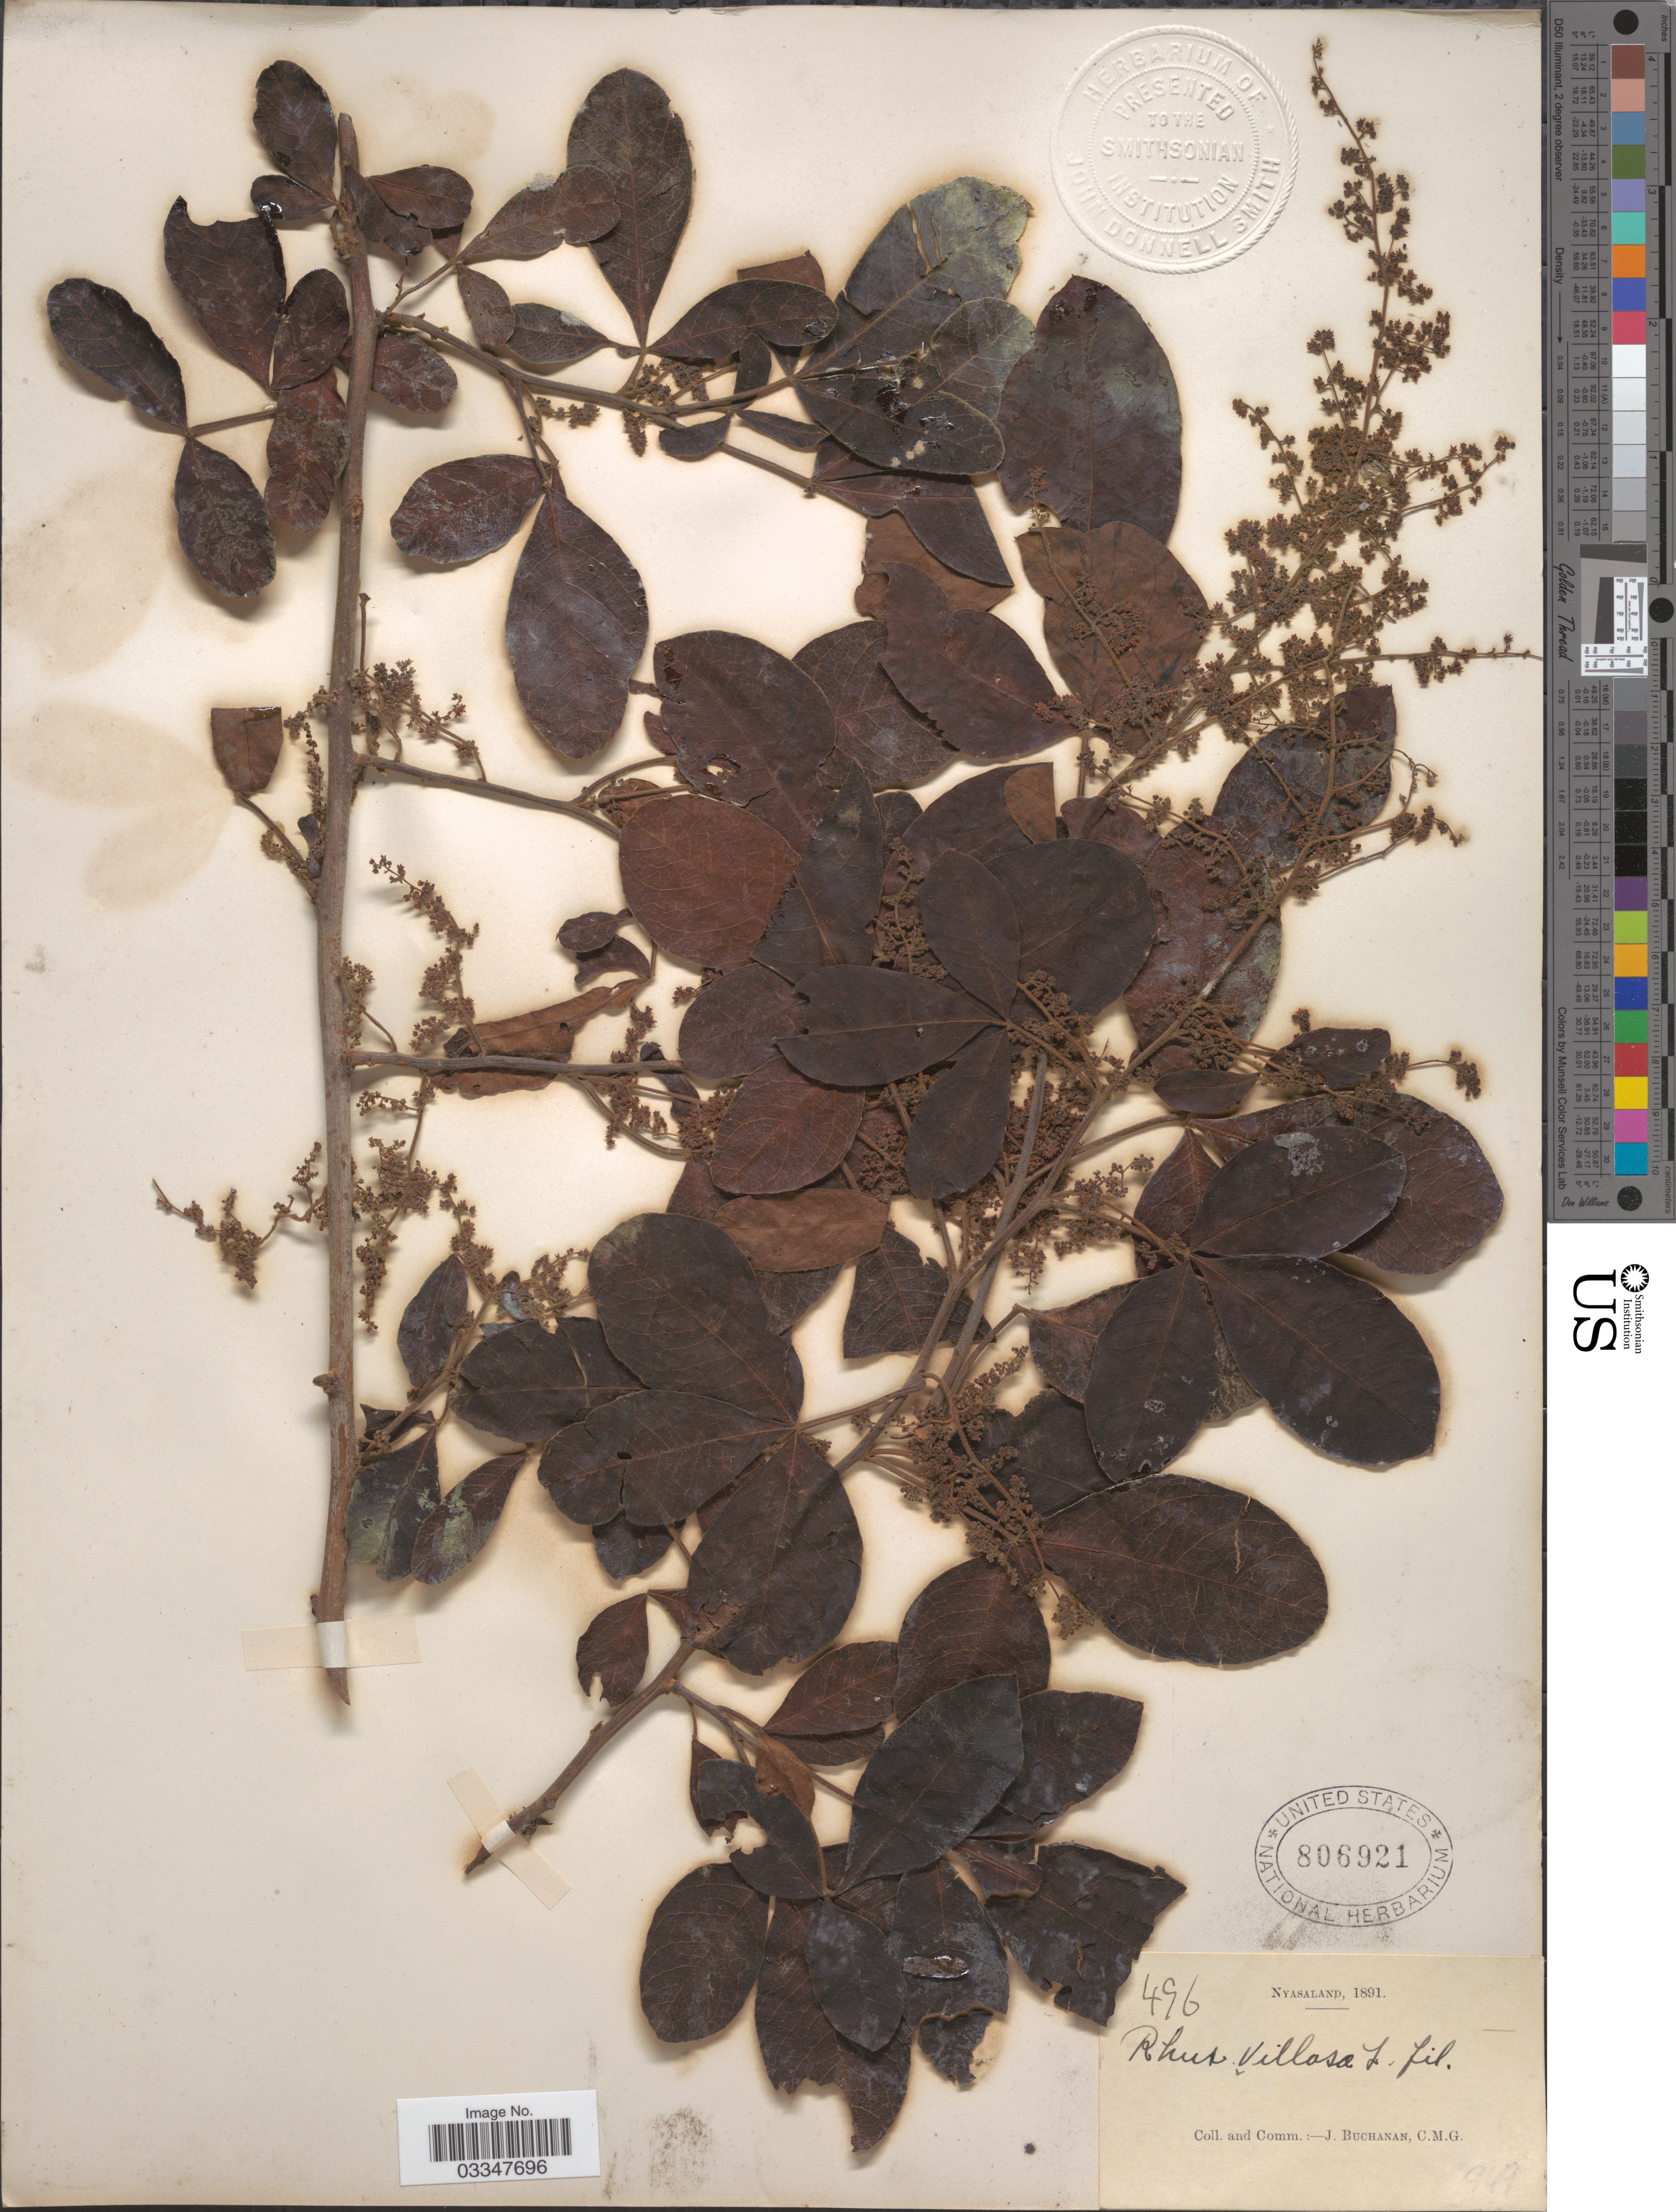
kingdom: Plantae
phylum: Tracheophyta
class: Magnoliopsida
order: Sapindales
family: Anacardiaceae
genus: Rhus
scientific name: Rhus villosa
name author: L. f.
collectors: J. Buchanan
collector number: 496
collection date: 1891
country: Malawi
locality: Nyasaland.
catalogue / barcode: US 806921